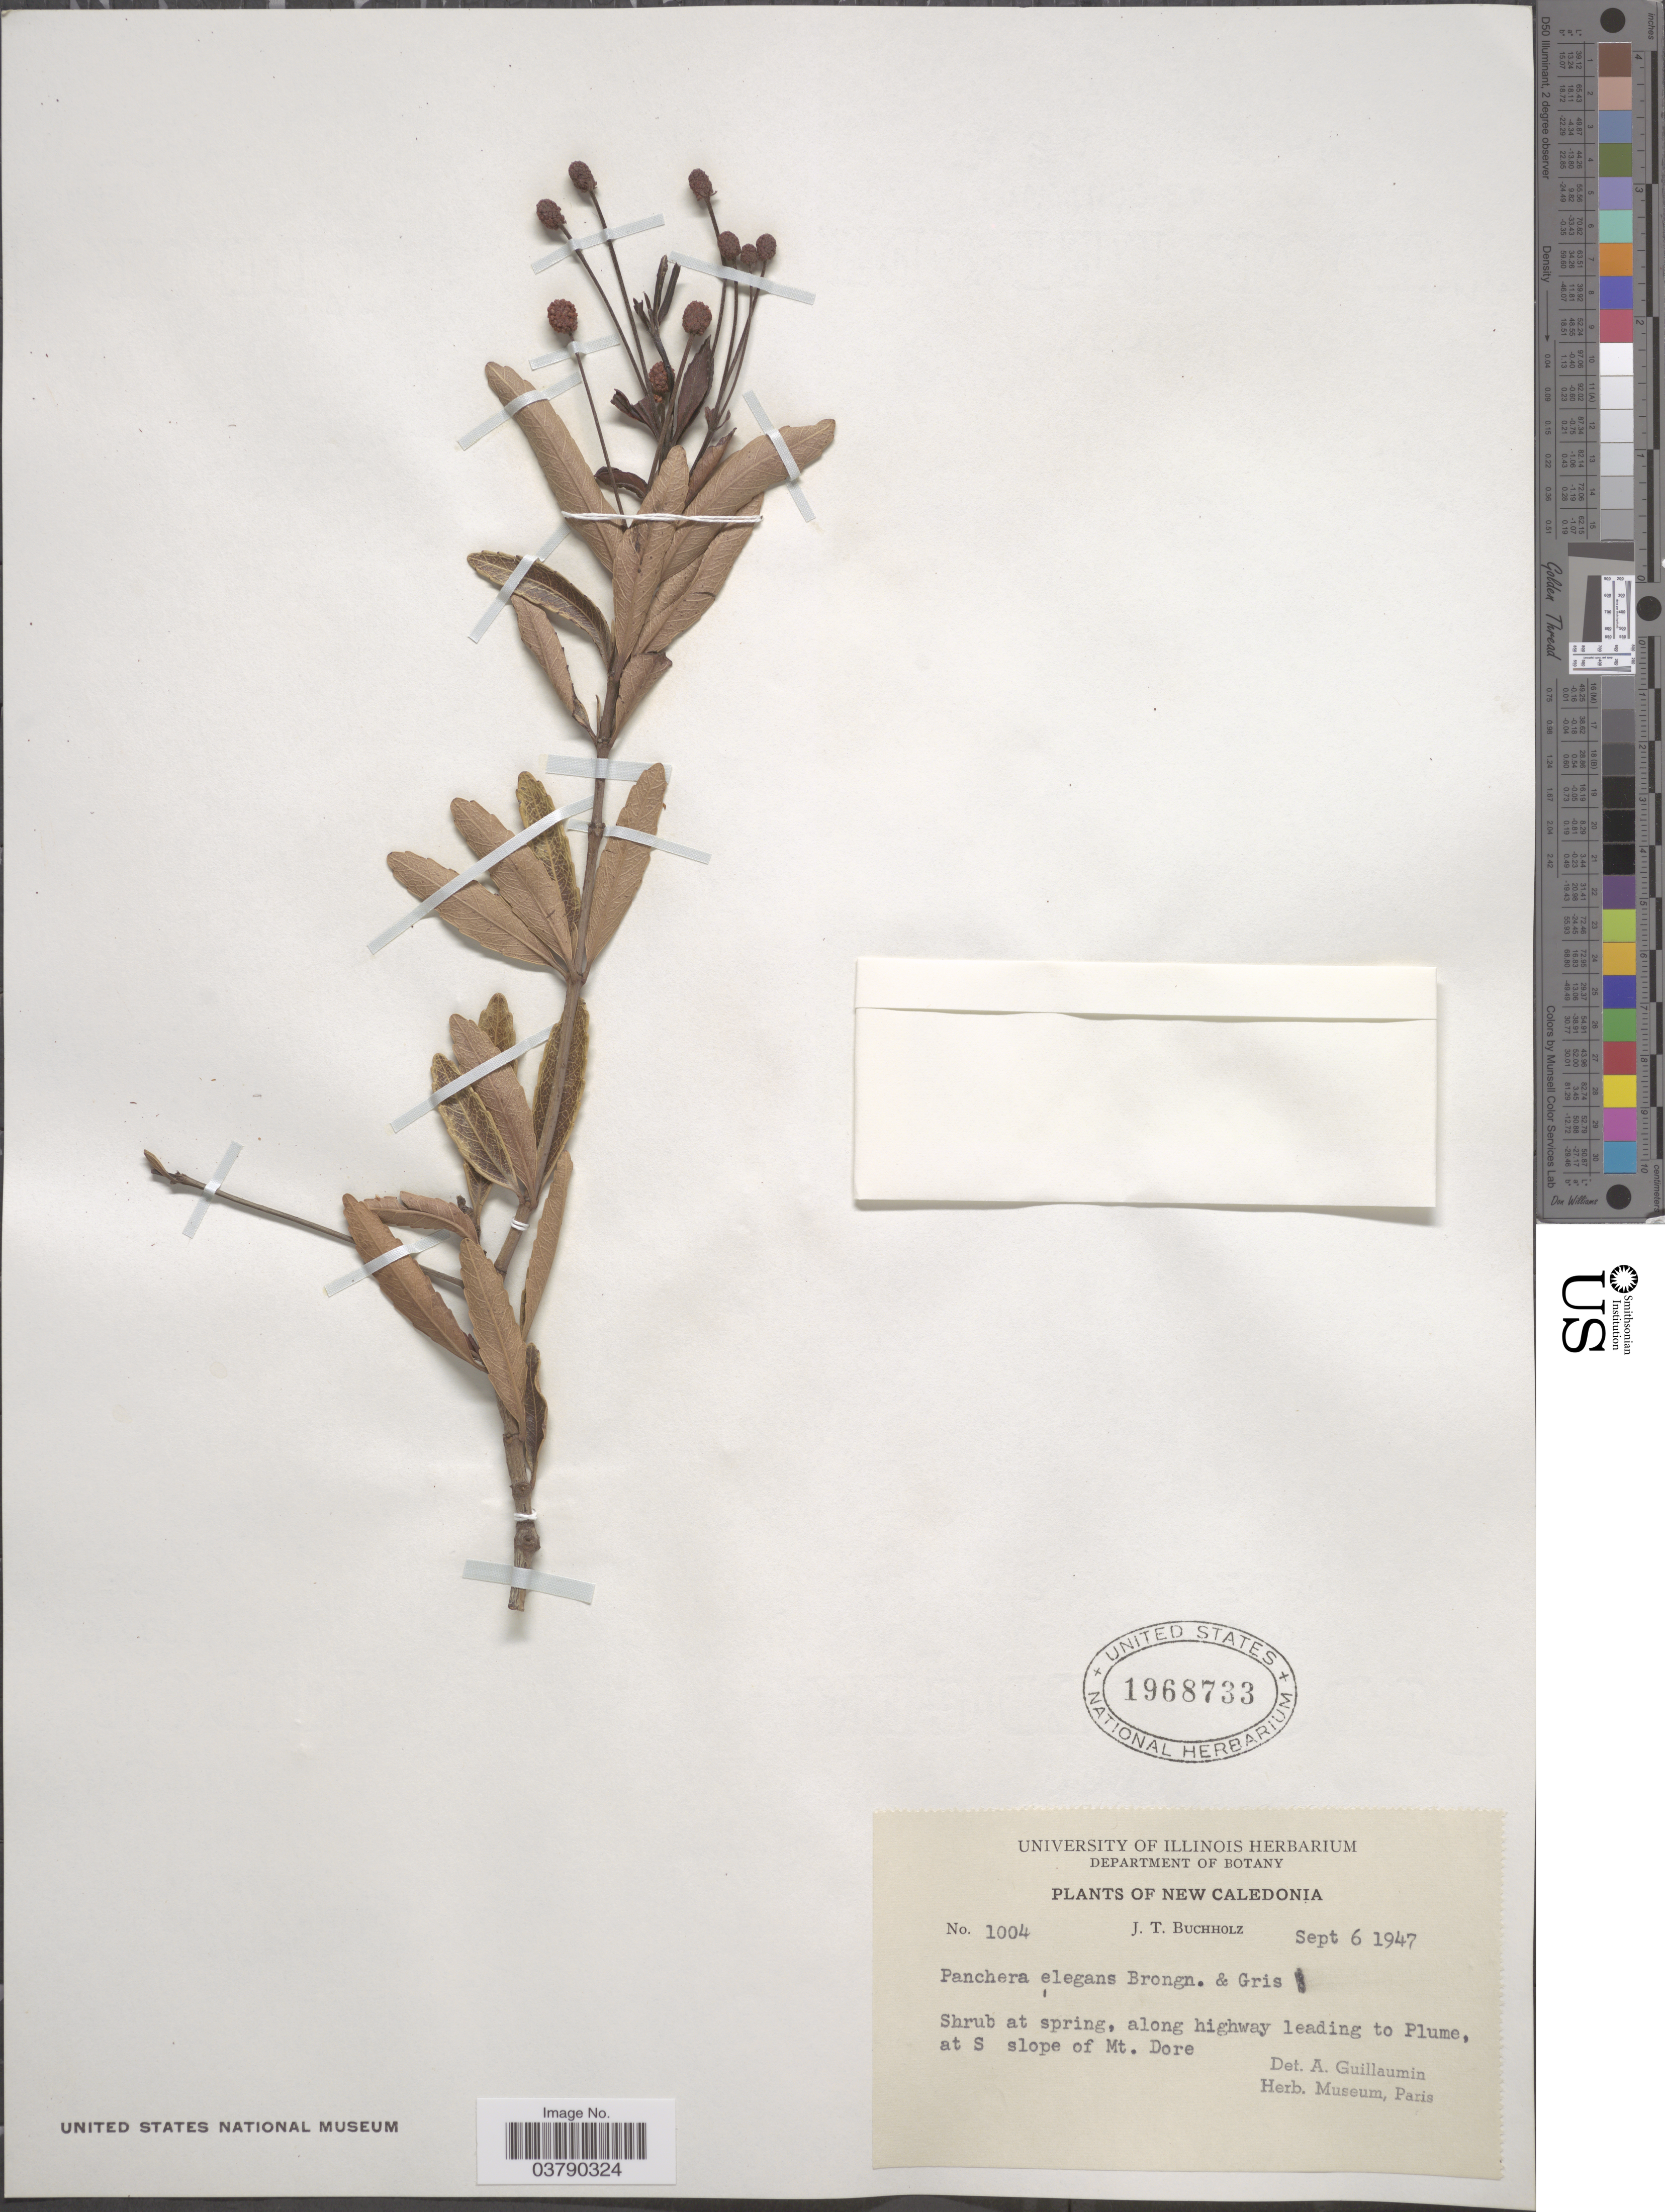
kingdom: Plantae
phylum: Tracheophyta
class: Magnoliopsida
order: Oxalidales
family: Cunoniaceae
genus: Pancheria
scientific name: Pancheria elegans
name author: Brongn. & Gris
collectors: J. T. Buchholz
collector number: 1004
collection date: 1947-09-06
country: New Caledonia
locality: Along highway leading to Plume, at S slope of Mt. Dore.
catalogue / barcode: US 1968733